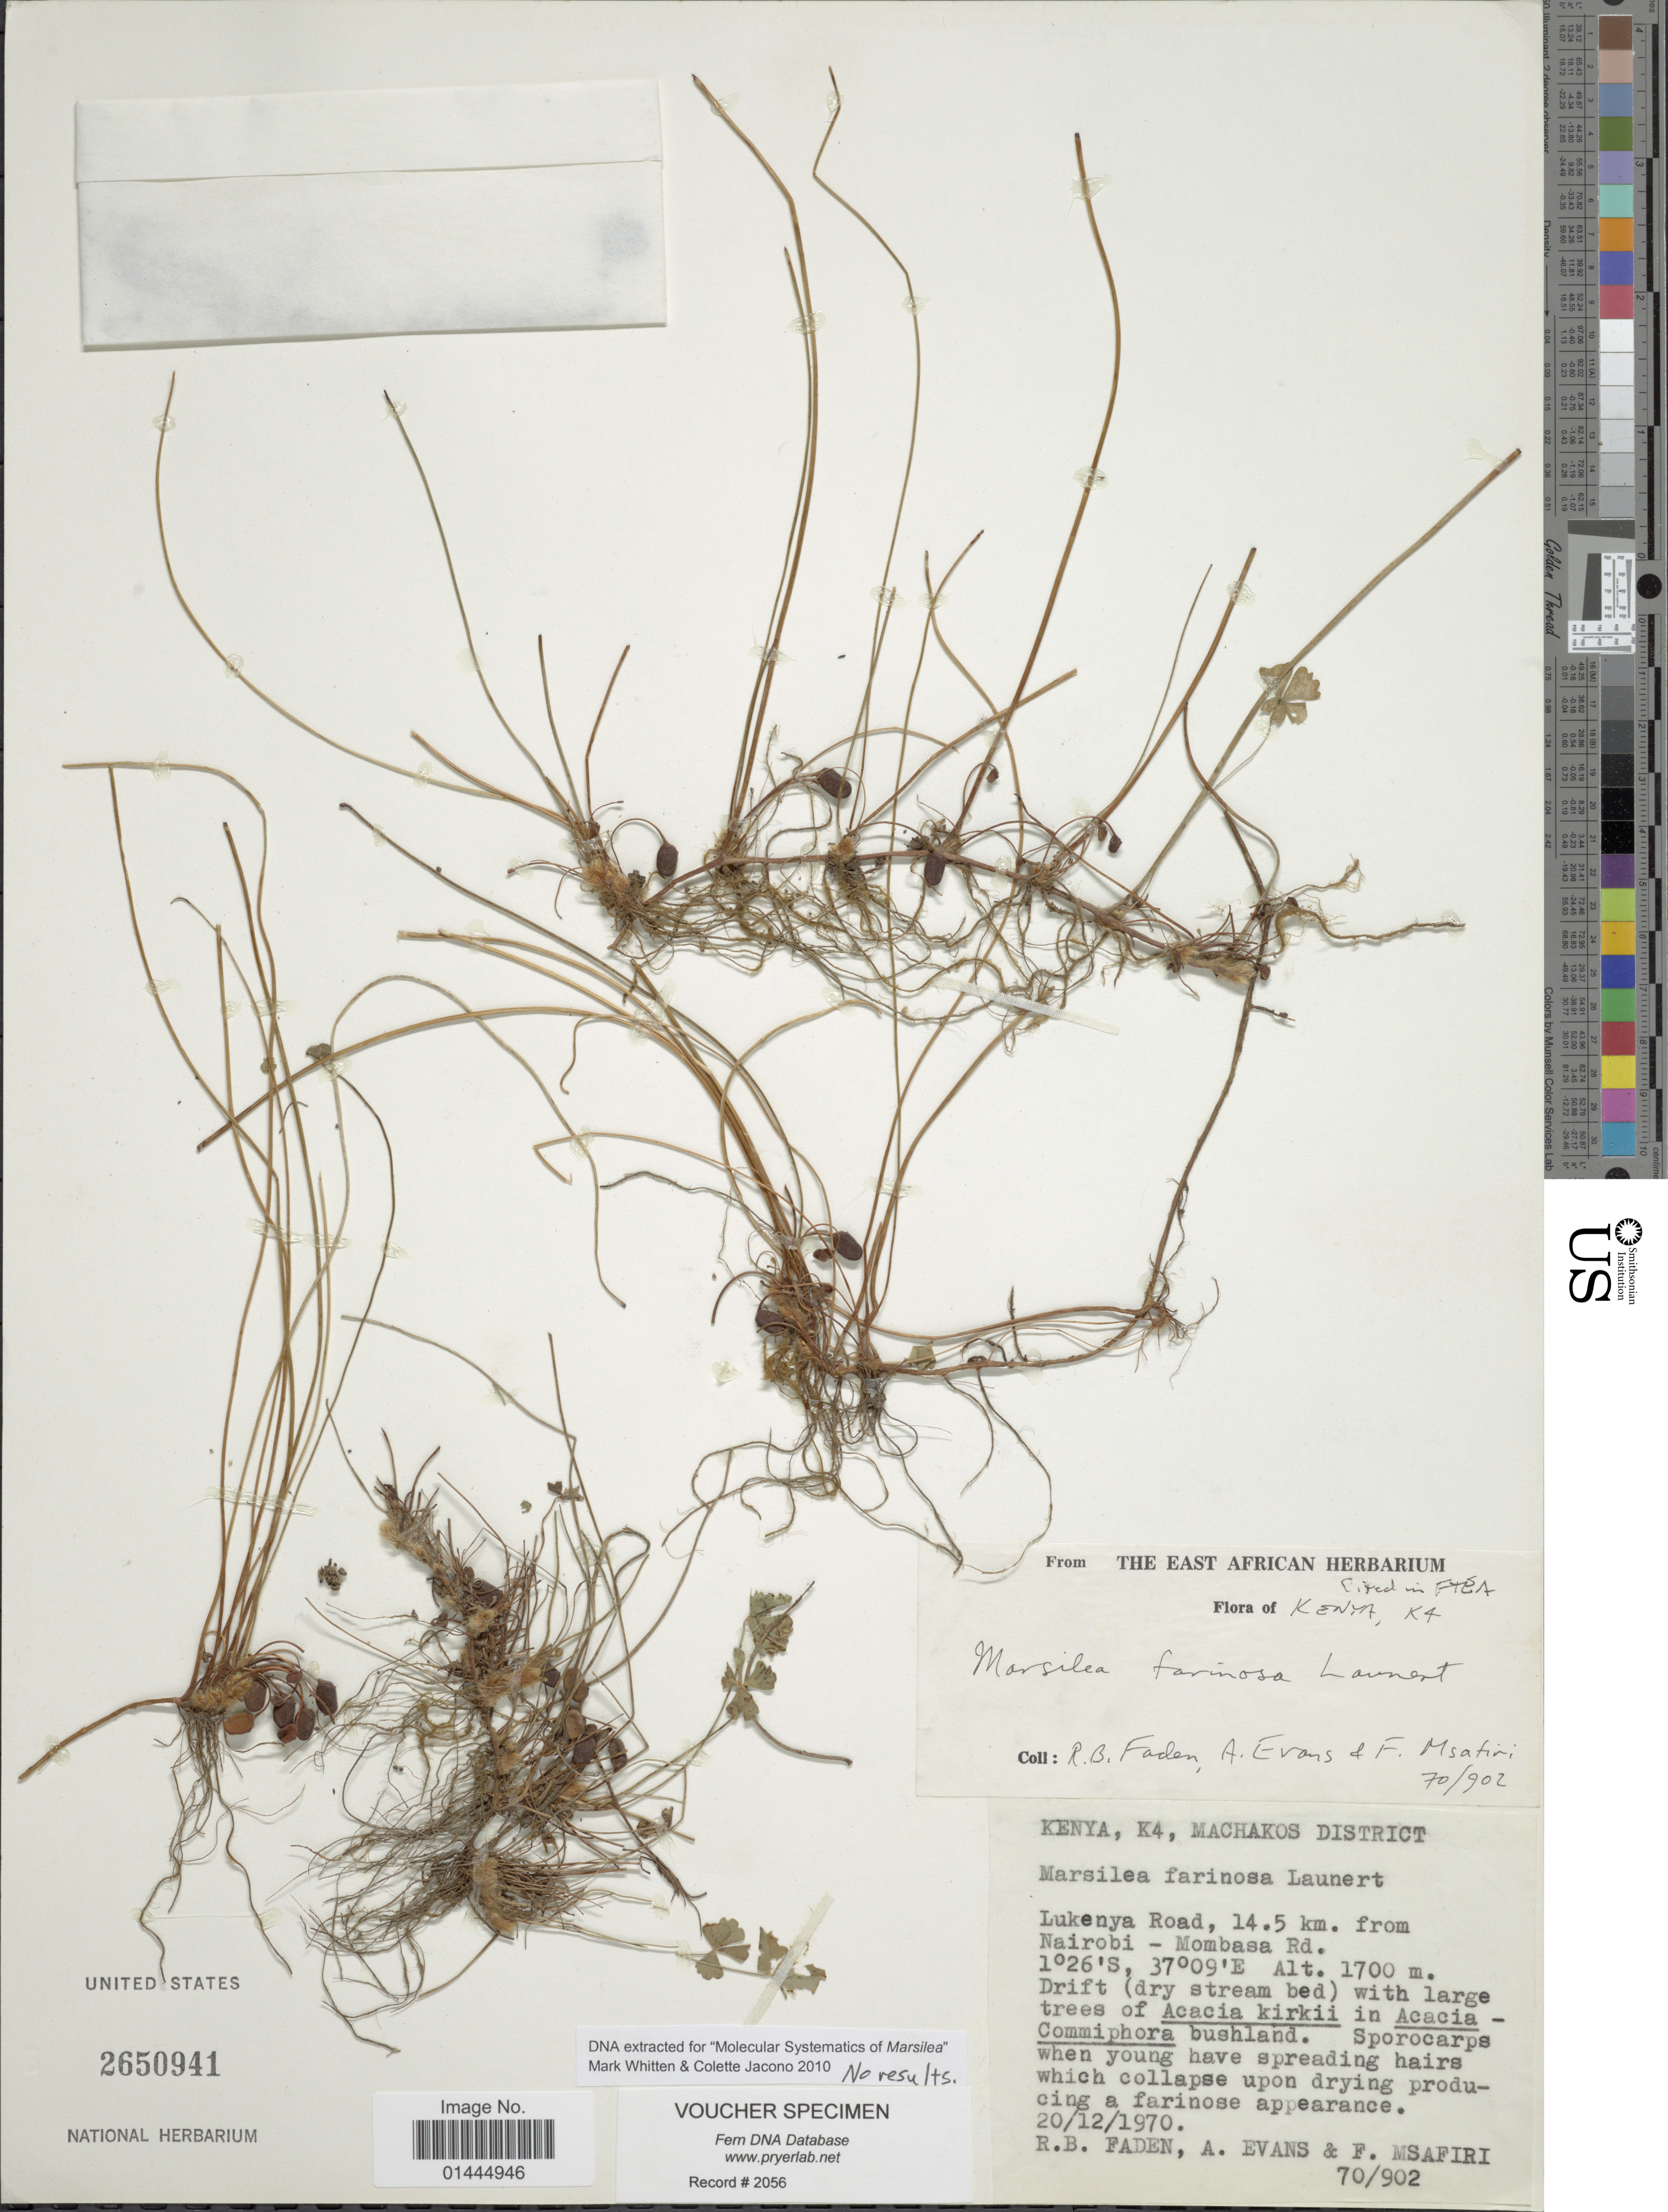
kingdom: Plantae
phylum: Tracheophyta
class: Polypodiopsida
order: Salviniales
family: Marsileaceae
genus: Marsilea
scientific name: Marsilea farinosa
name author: Launert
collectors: R. B. Faden, A. Evans & F. Msafiri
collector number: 70/902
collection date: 1970-12-20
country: Kenya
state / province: Machakos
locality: K4, Lukenya Road, 14.5 km. from Nairobi-Mombasa Rd.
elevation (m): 1700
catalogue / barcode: US 2650941